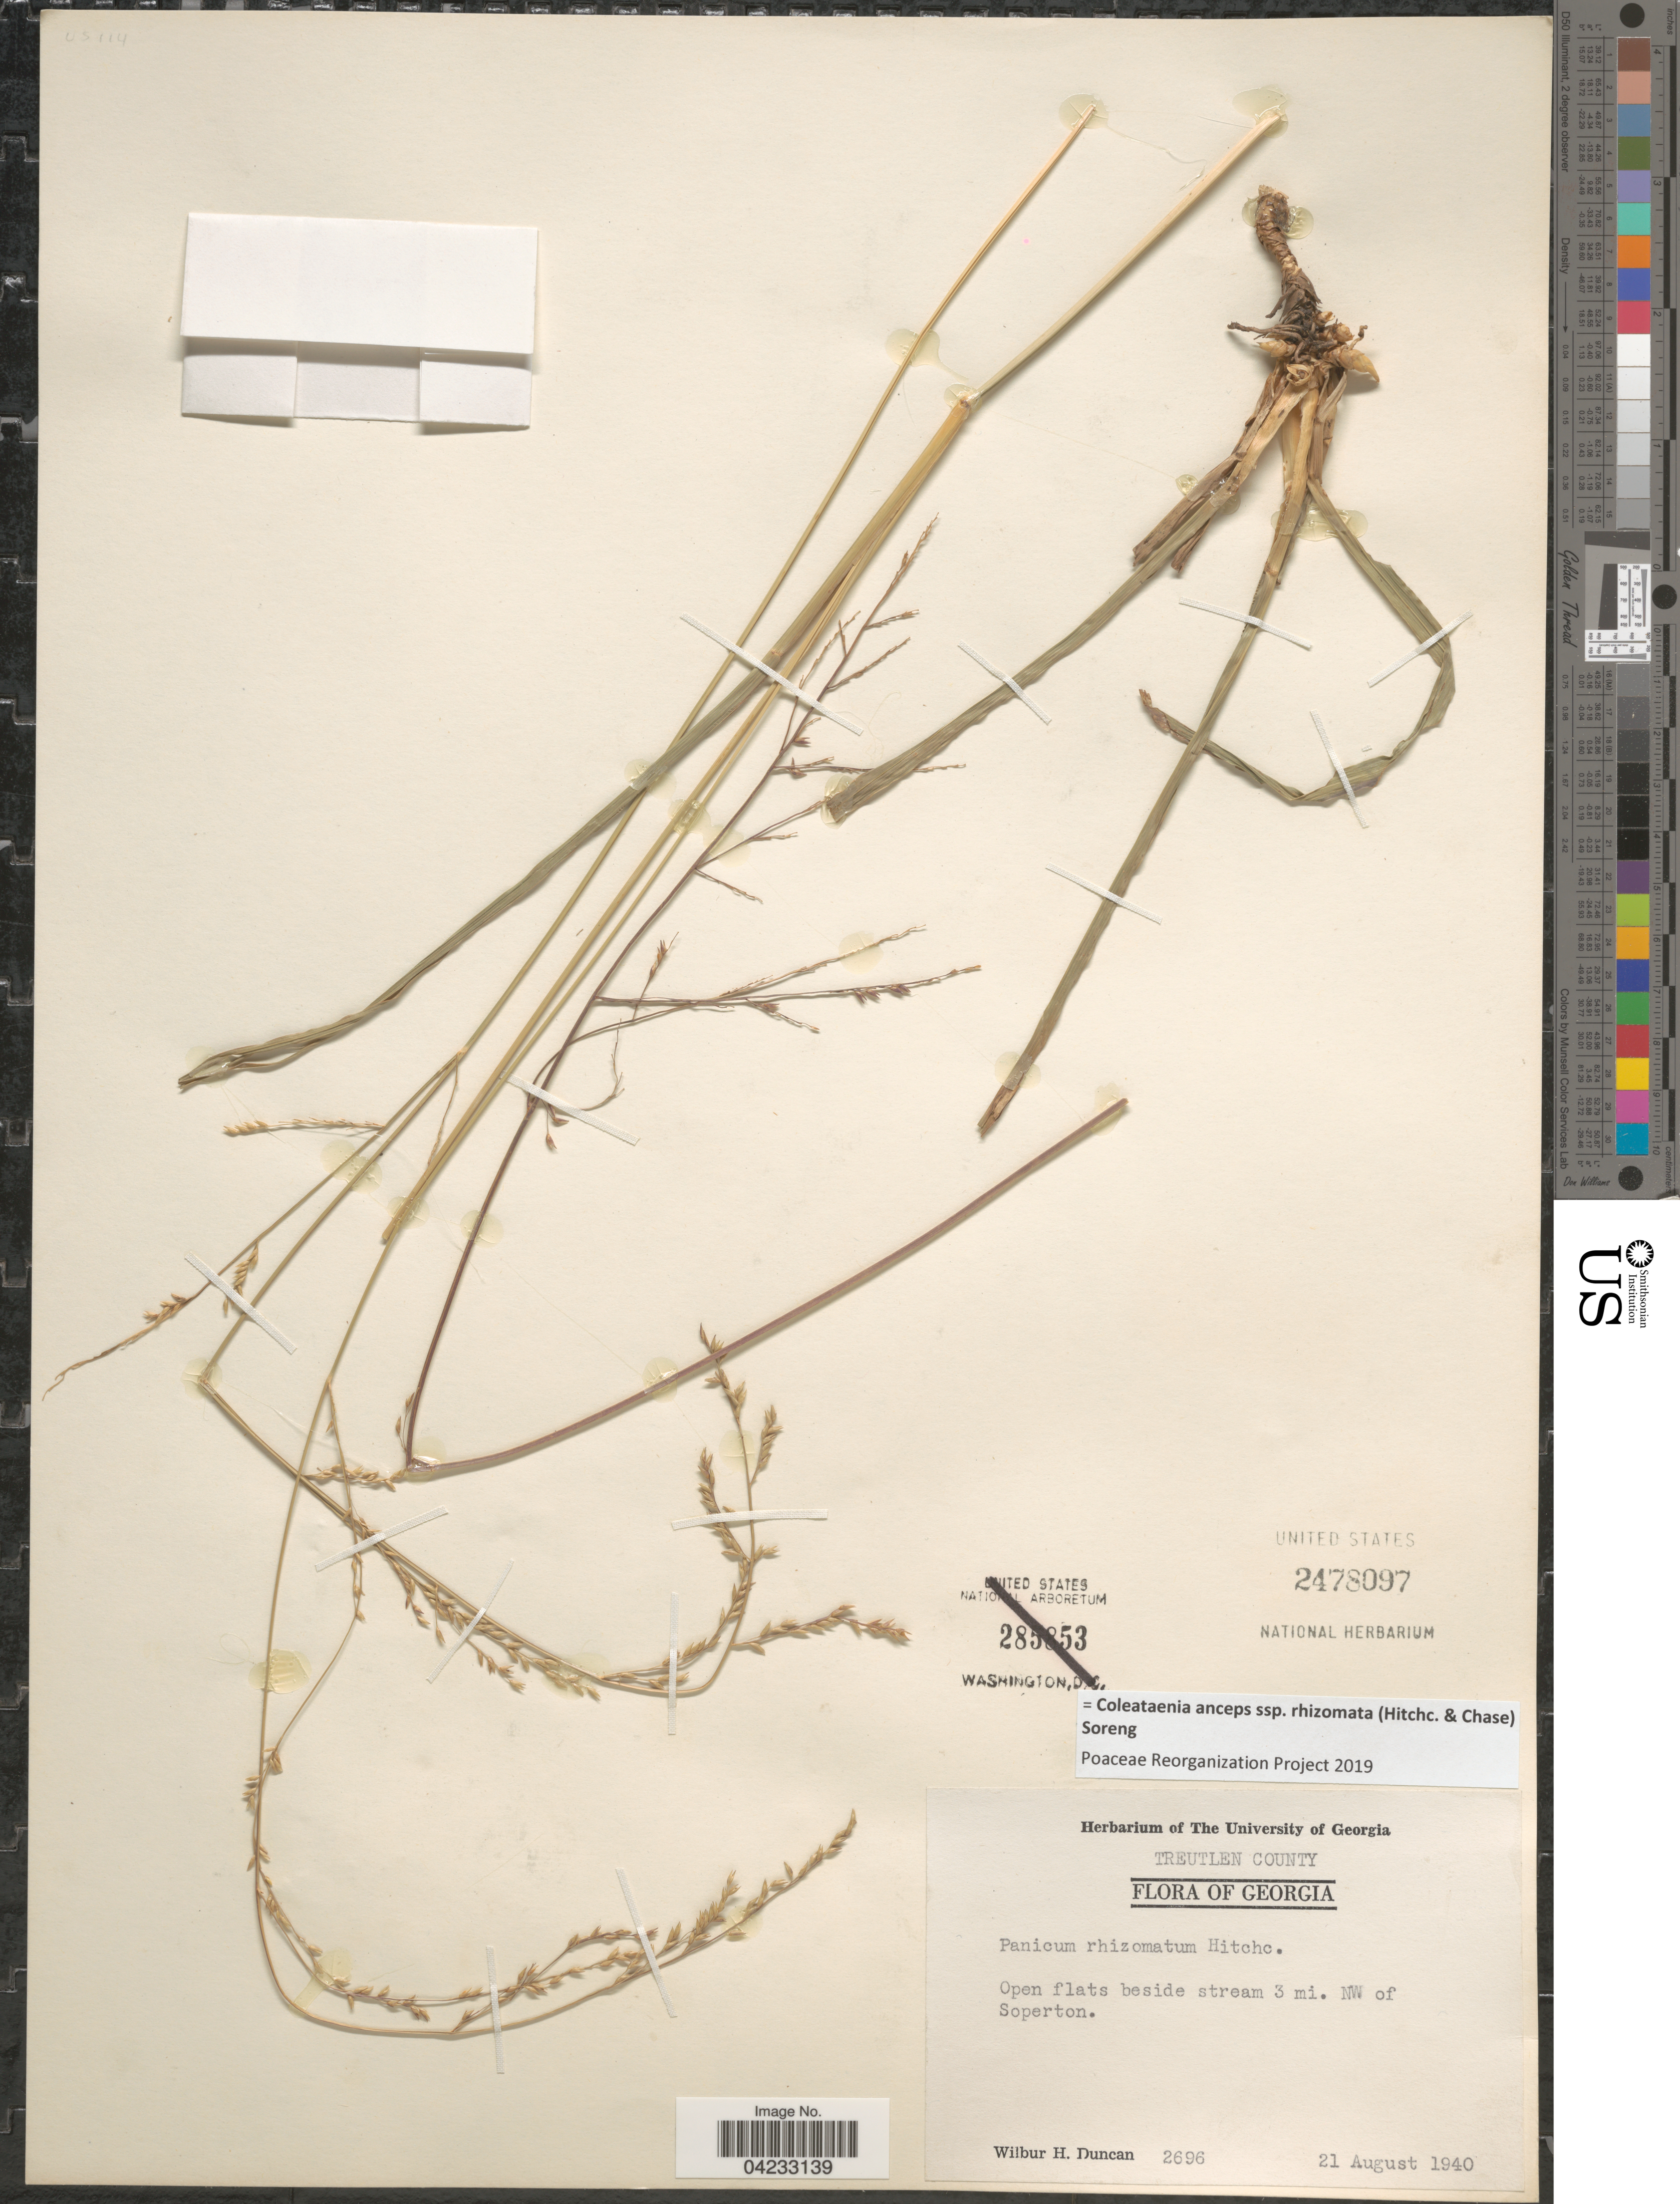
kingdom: Plantae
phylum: Tracheophyta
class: Liliopsida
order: Poales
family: Poaceae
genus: Coleataenia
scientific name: Coleataenia anceps subsp. rhizomata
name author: (Hitchc. & Chase) Soreng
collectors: W. H. Duncan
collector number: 2696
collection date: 1940-08-21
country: United States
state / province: Georgia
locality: Treutlen County. Beside stream 3 mi. NW of Soperton.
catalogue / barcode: US 2478097